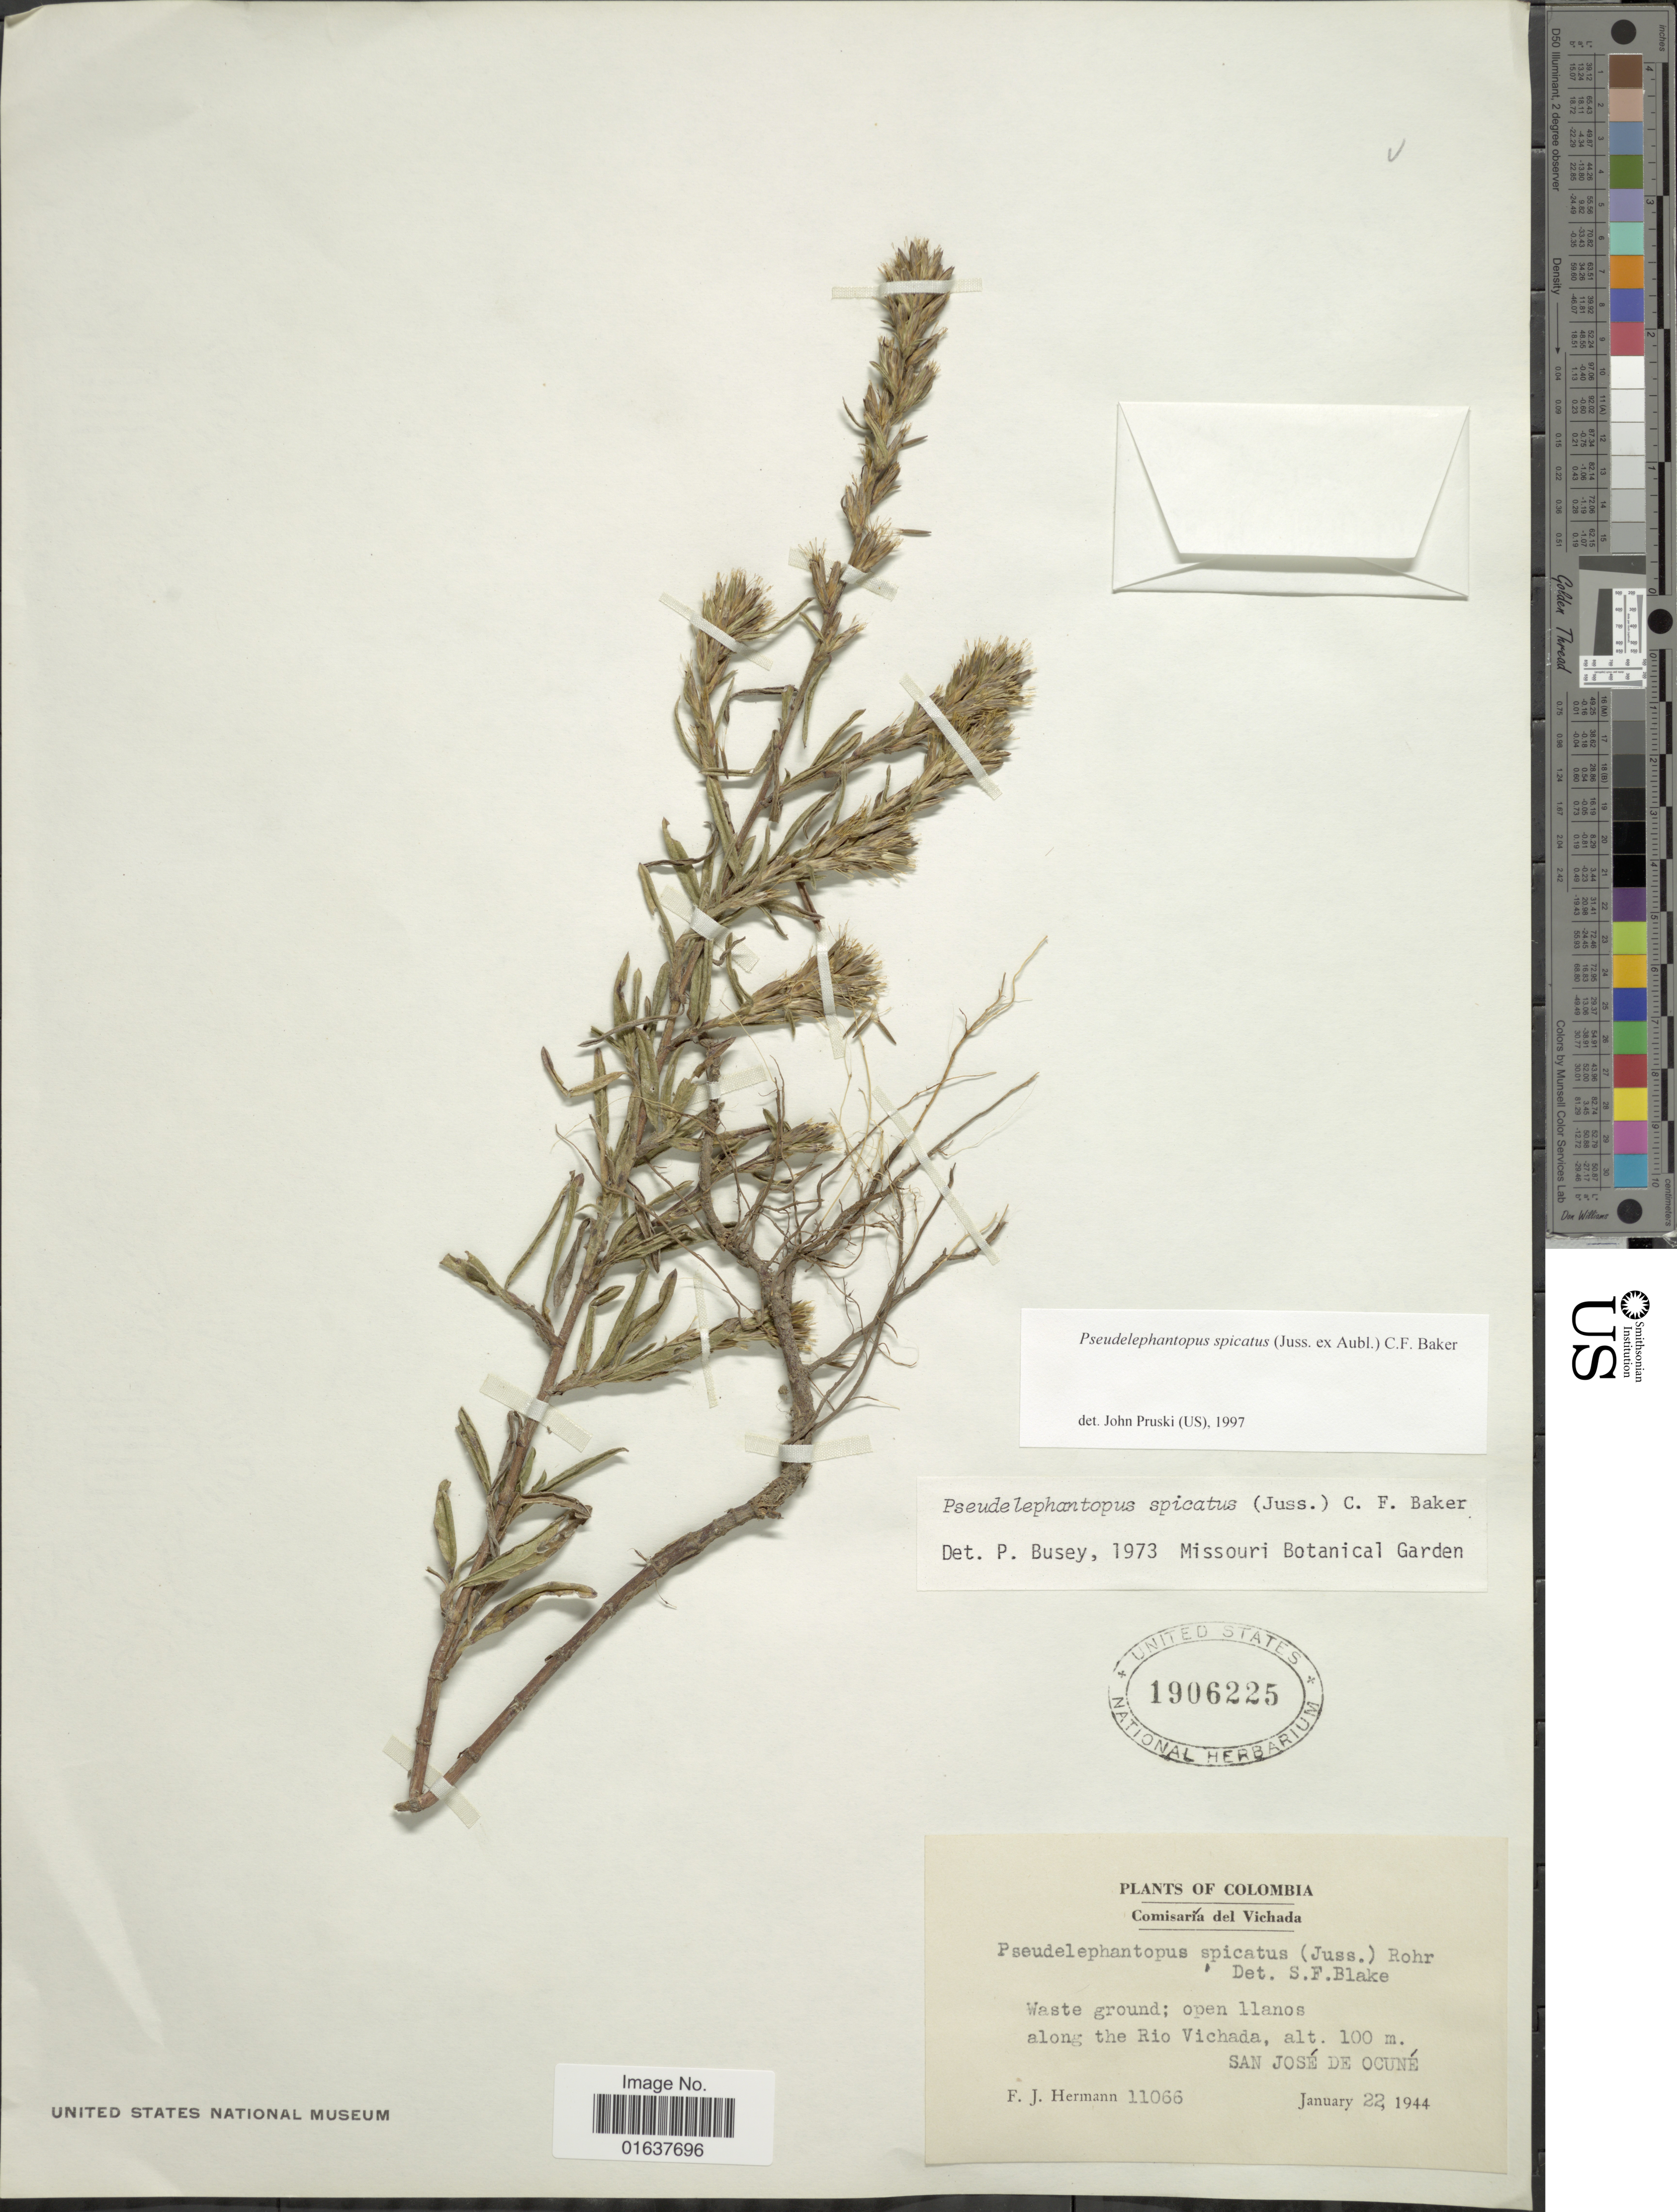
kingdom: Plantae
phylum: Tracheophyta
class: Magnoliopsida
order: Asterales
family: Asteraceae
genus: Pseudelephantopus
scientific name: Pseudelephantopus spicatus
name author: (Juss. ex Aubl.) C.F. Baker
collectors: F. J. Hermann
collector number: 11066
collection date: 1944-01-22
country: Colombia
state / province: Vichada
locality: Comisaria del Vichada. Along the Rio Vichada. San Jose de Ocune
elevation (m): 100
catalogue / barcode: US 1906225